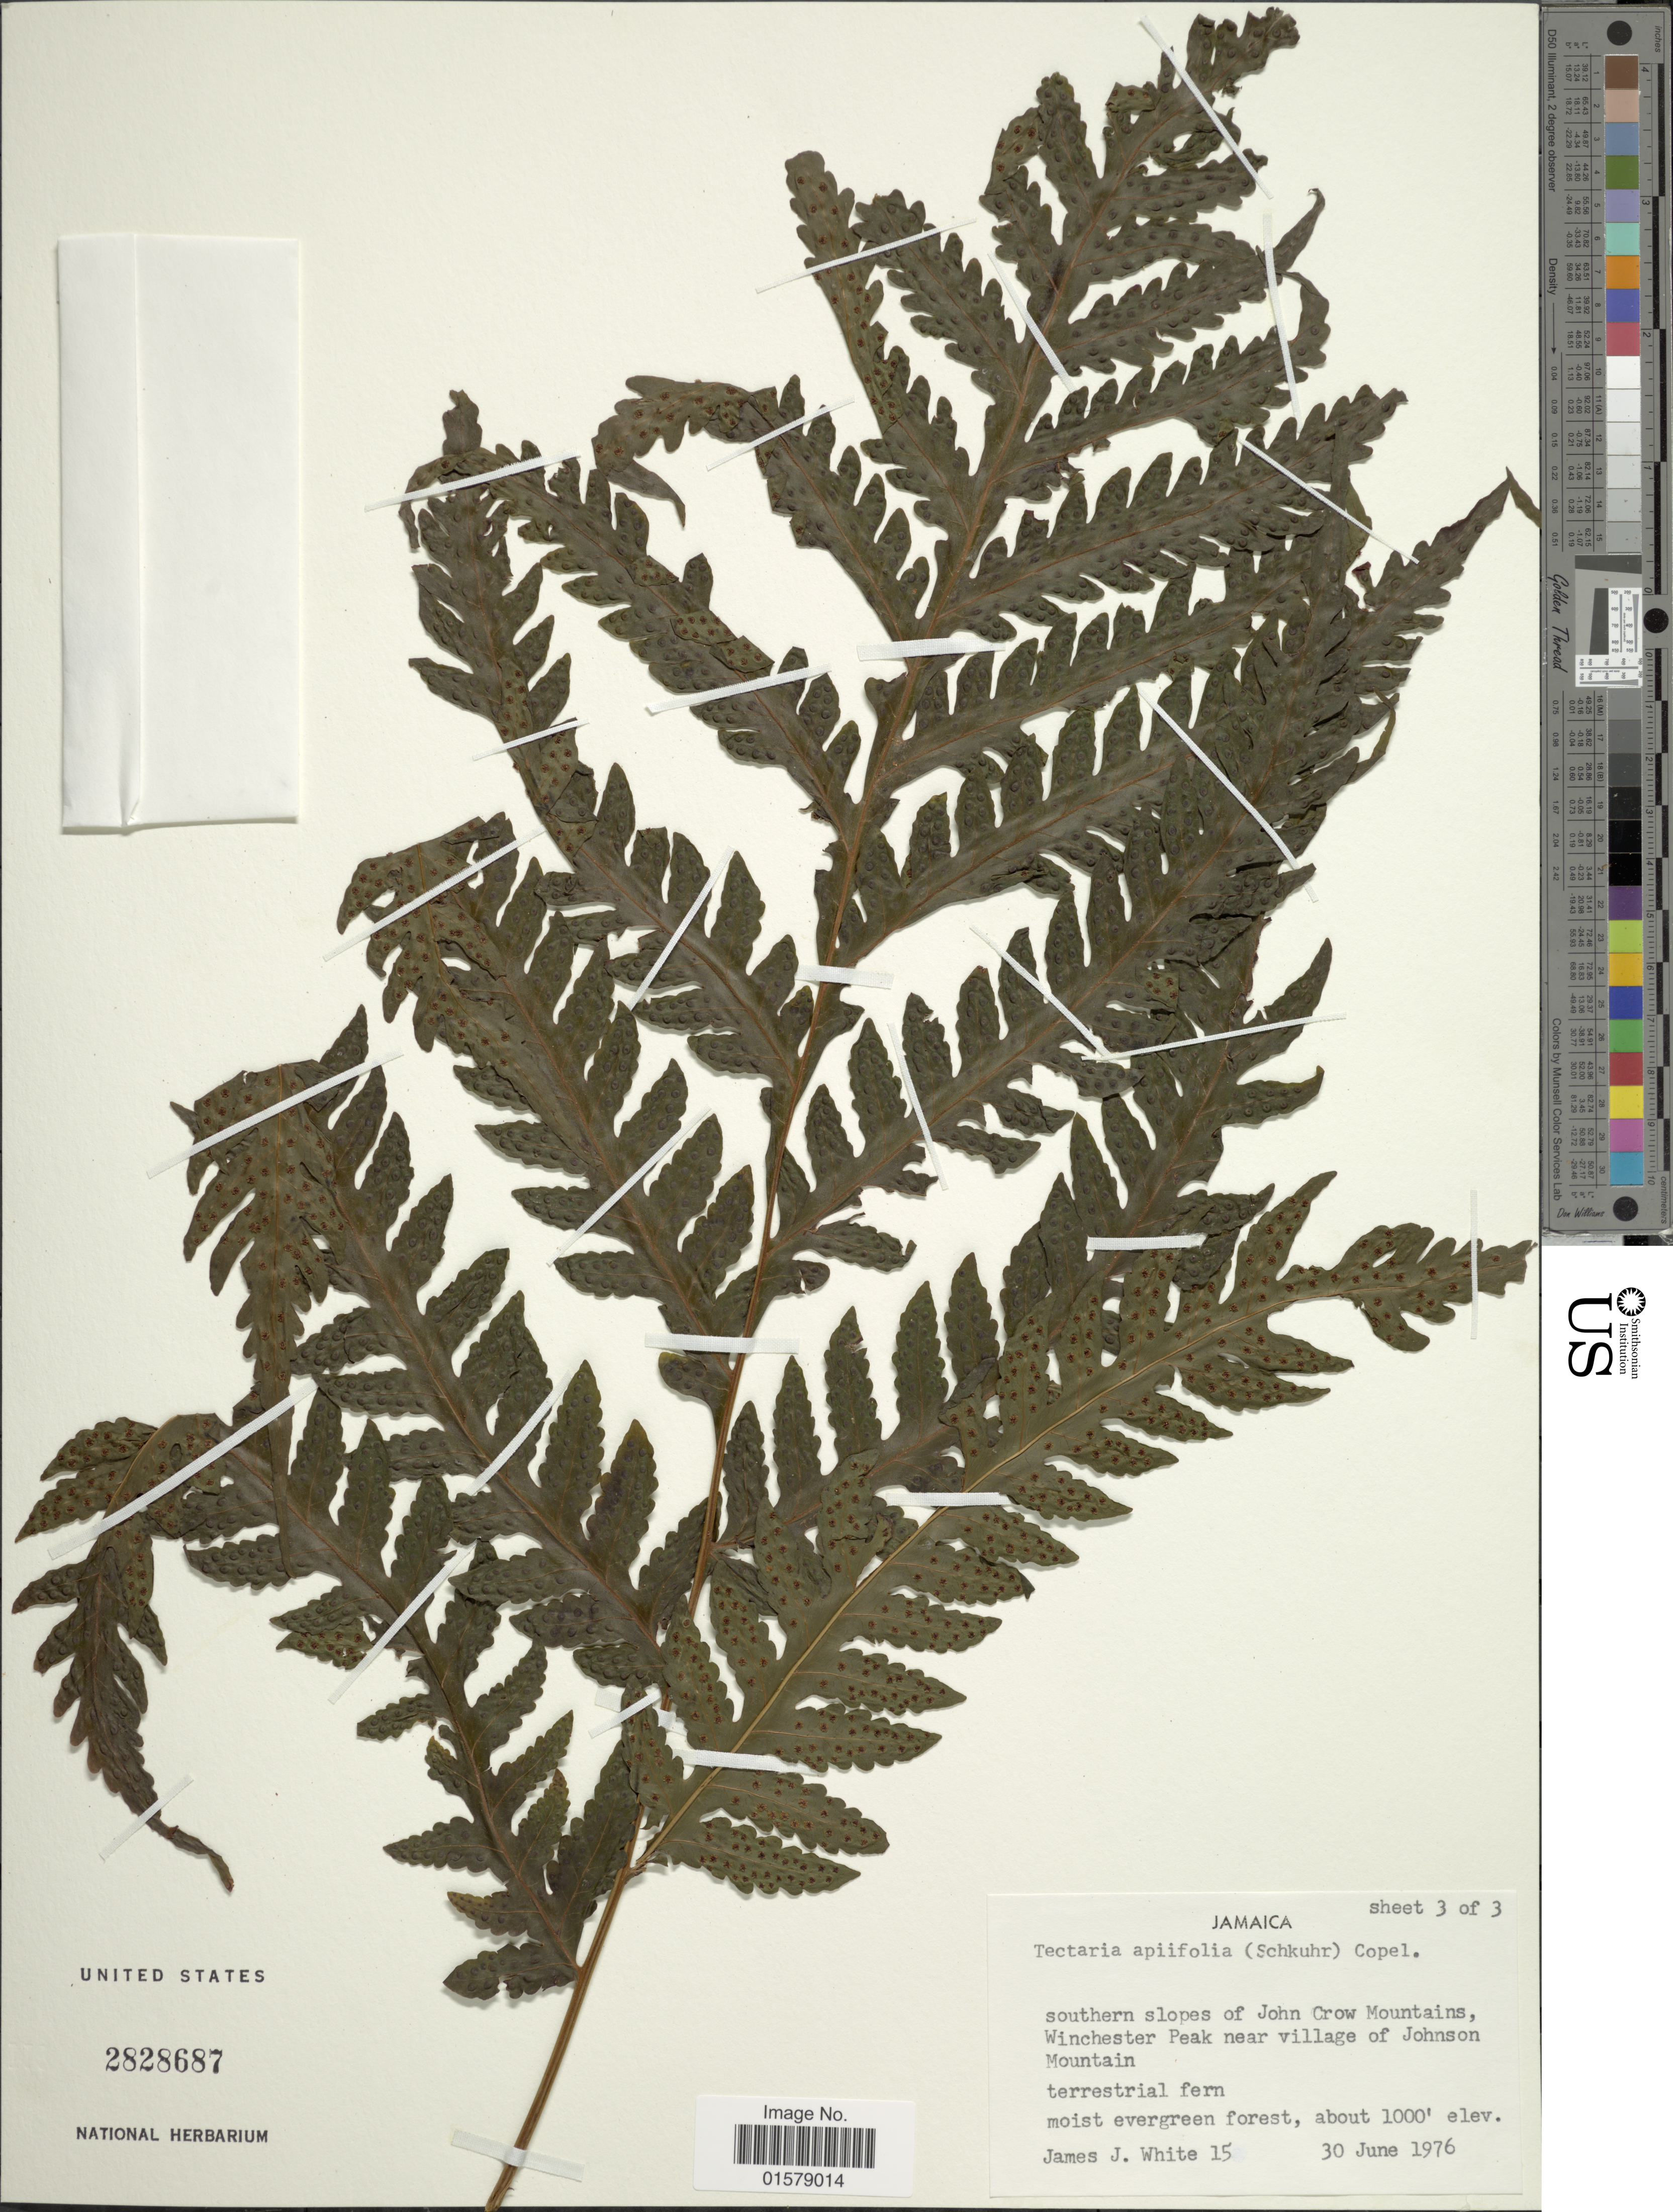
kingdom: Plantae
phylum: Tracheophyta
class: Polypodiopsida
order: Polypodiales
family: Tectariaceae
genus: Tectaria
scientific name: Tectaria apiifolia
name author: (Schkuhr) Copel.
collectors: J. J. White III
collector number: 15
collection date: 1976-06-30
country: Jamaica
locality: Southern slopes of John Crow Mountains, Winchester Peak near village of Johnson Mountain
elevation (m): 305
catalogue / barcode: US 2828687